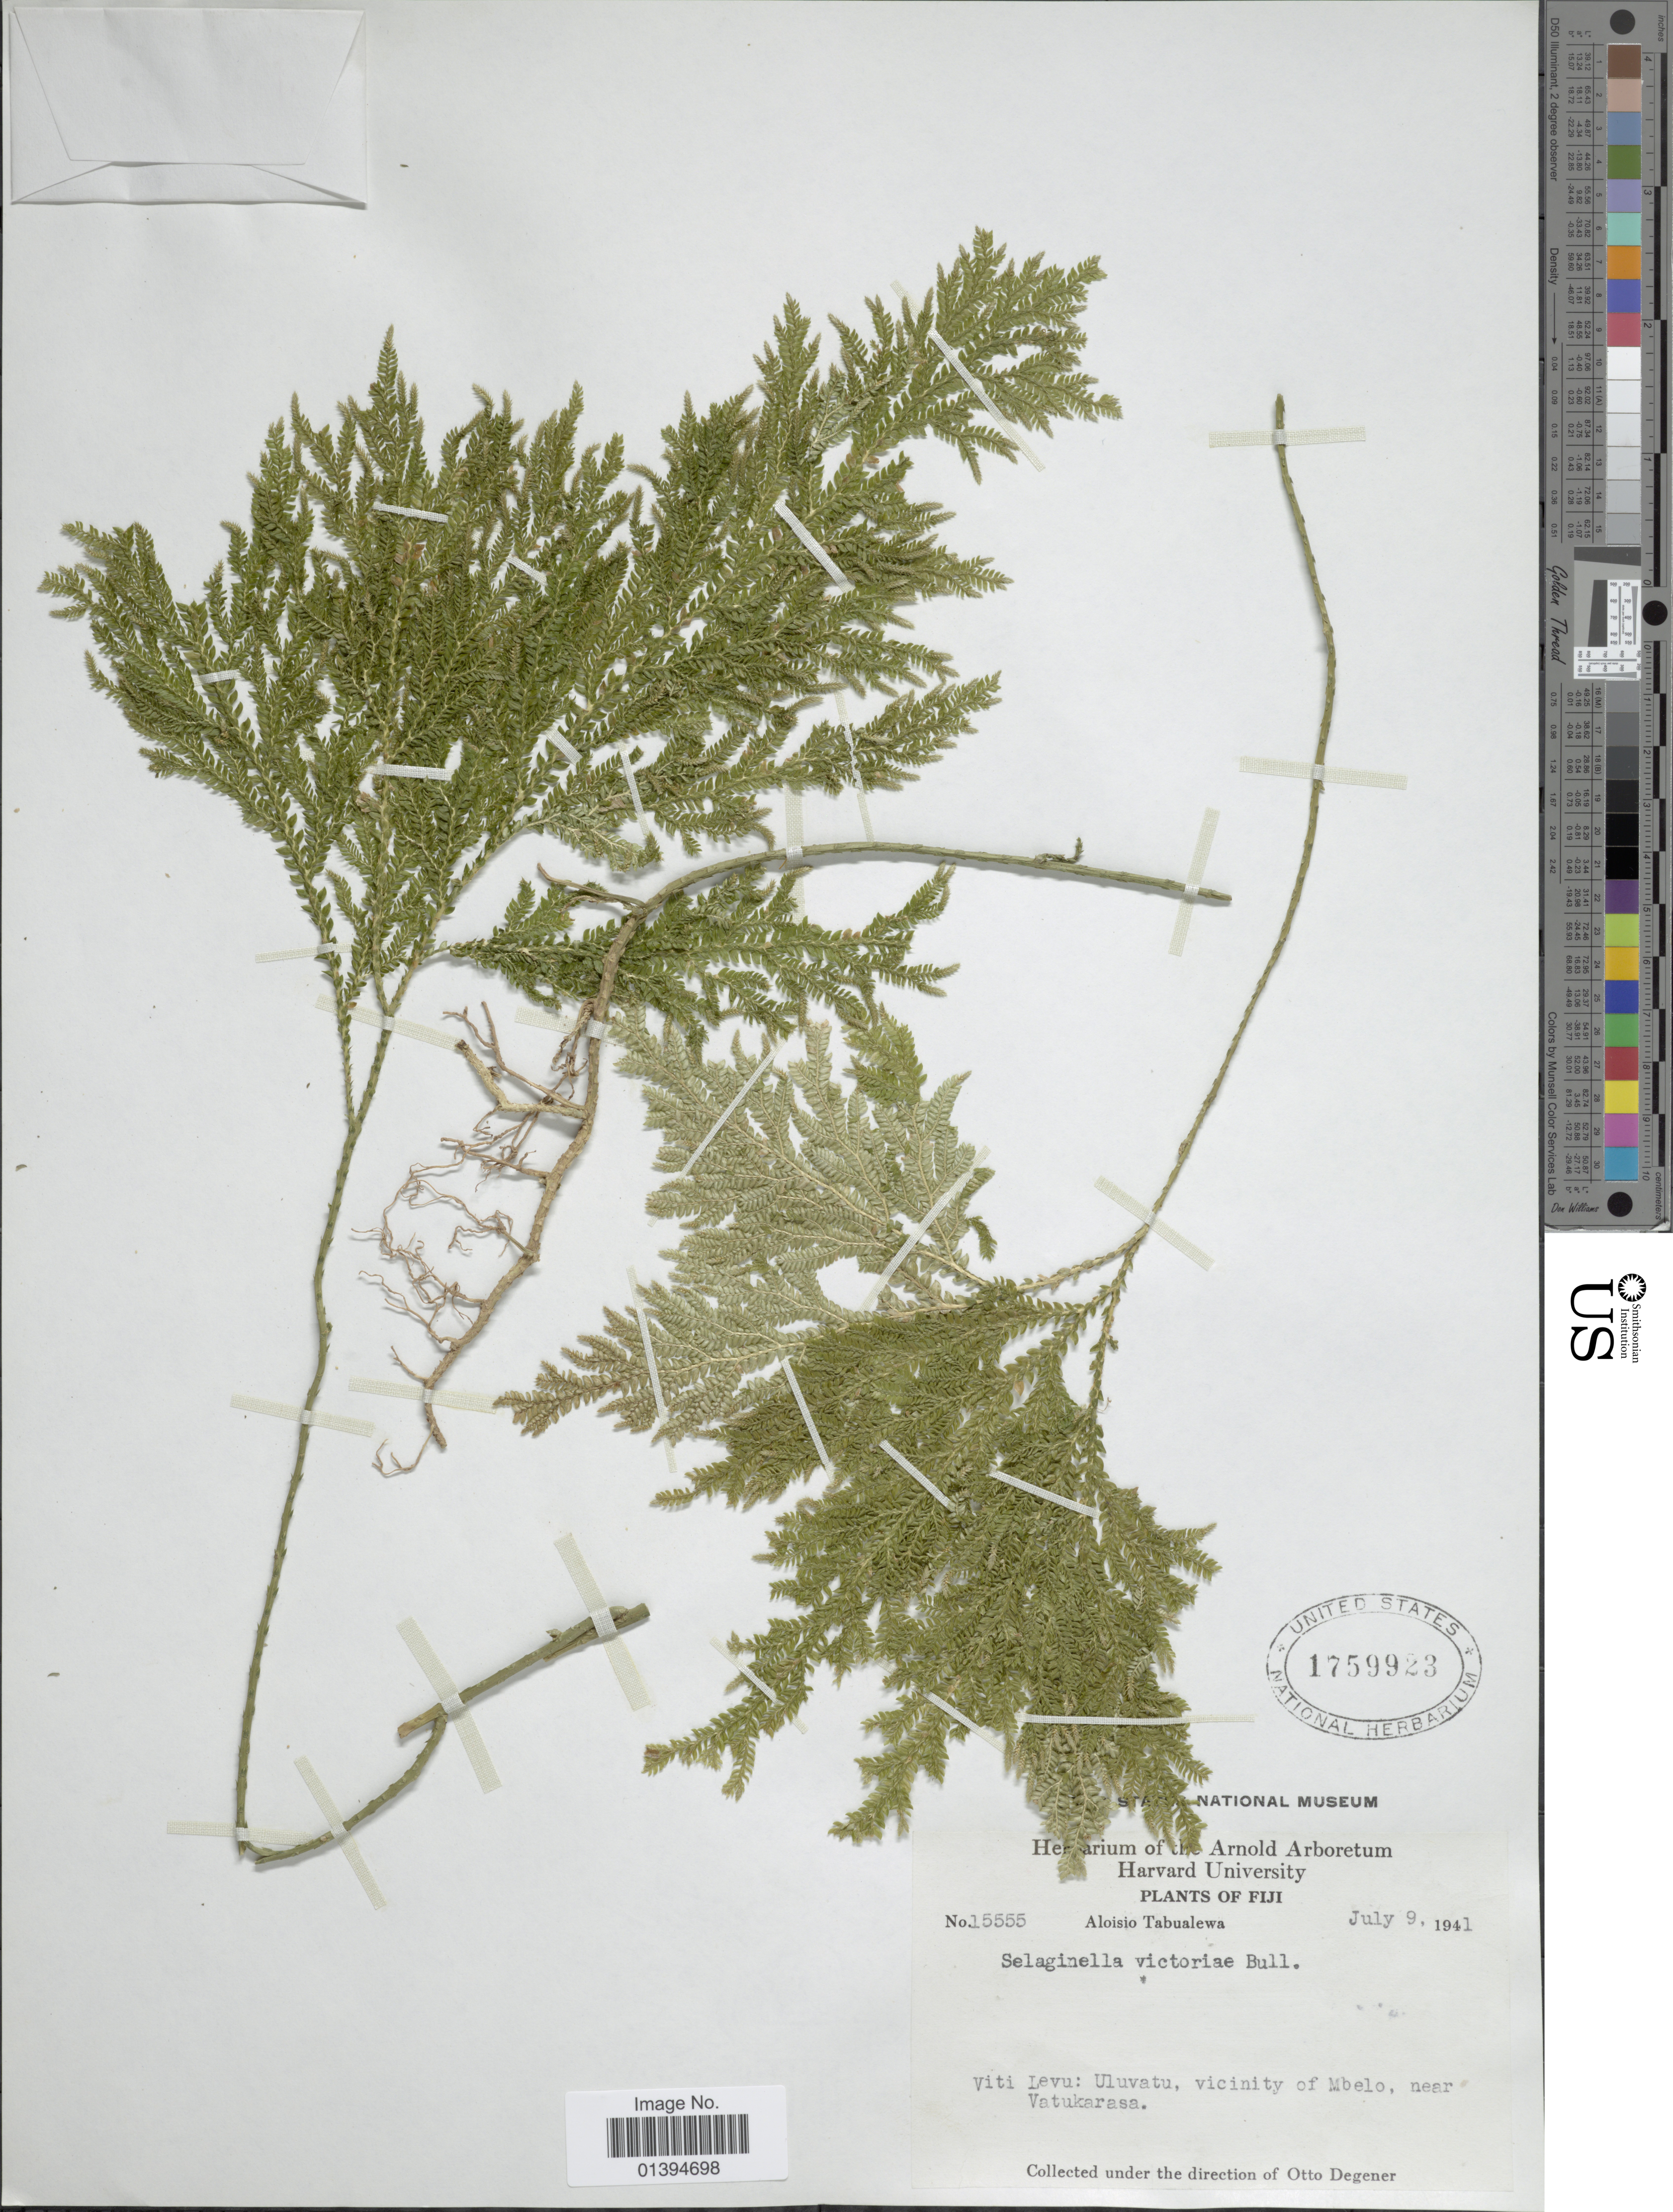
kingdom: Plantae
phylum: Tracheophyta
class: Lycopodiopsida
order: Selaginellales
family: Selaginellaceae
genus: Selaginella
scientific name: Selaginella victoriae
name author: Bull.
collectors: A. Tabualewa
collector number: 1555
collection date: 1941-07-09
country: Fiji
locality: Viti Levu; Uluvatu, vicinity of Mbelo, near Vatukarasa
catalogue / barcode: US 1759923